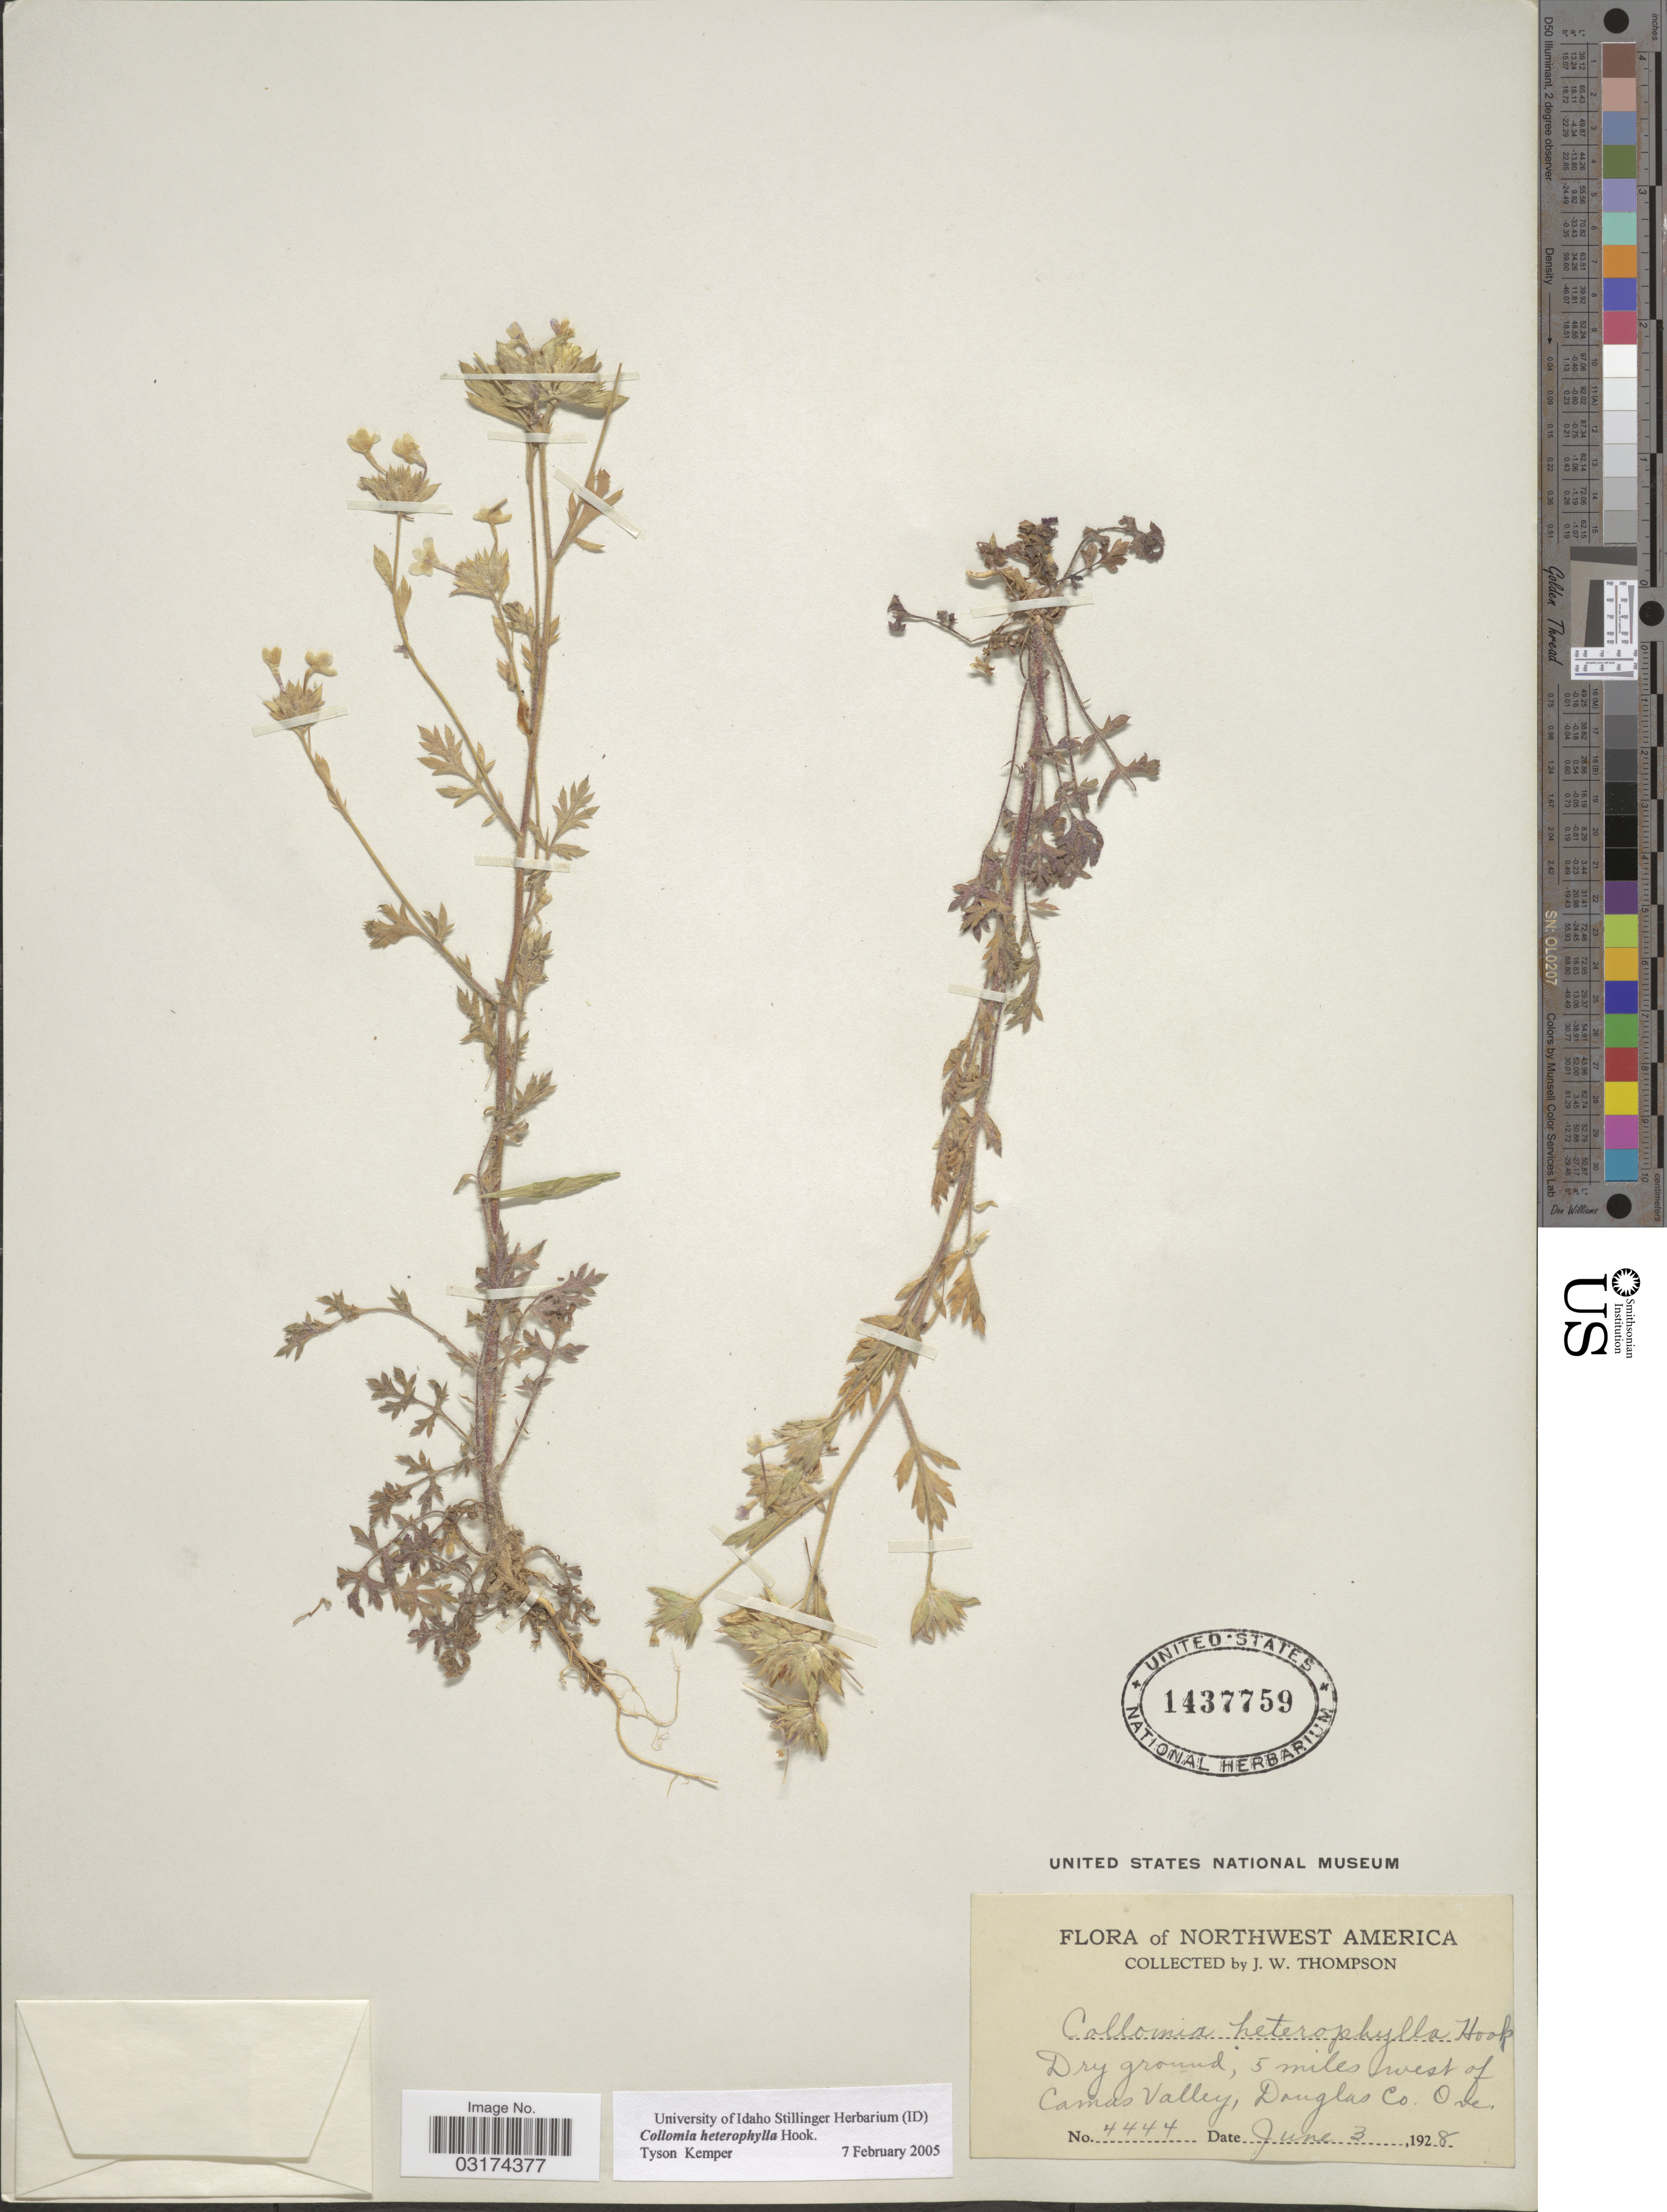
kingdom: Plantae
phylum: Tracheophyta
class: Magnoliopsida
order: Ericales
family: Polemoniaceae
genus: Collomia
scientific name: Collomia heterophylla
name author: Hook.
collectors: J. Thompson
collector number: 4444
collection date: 1928-06-03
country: United States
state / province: Oregon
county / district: Douglas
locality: Dry ground, 5 miles west of Camas Valley, Douglas Co.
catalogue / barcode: US 1437759